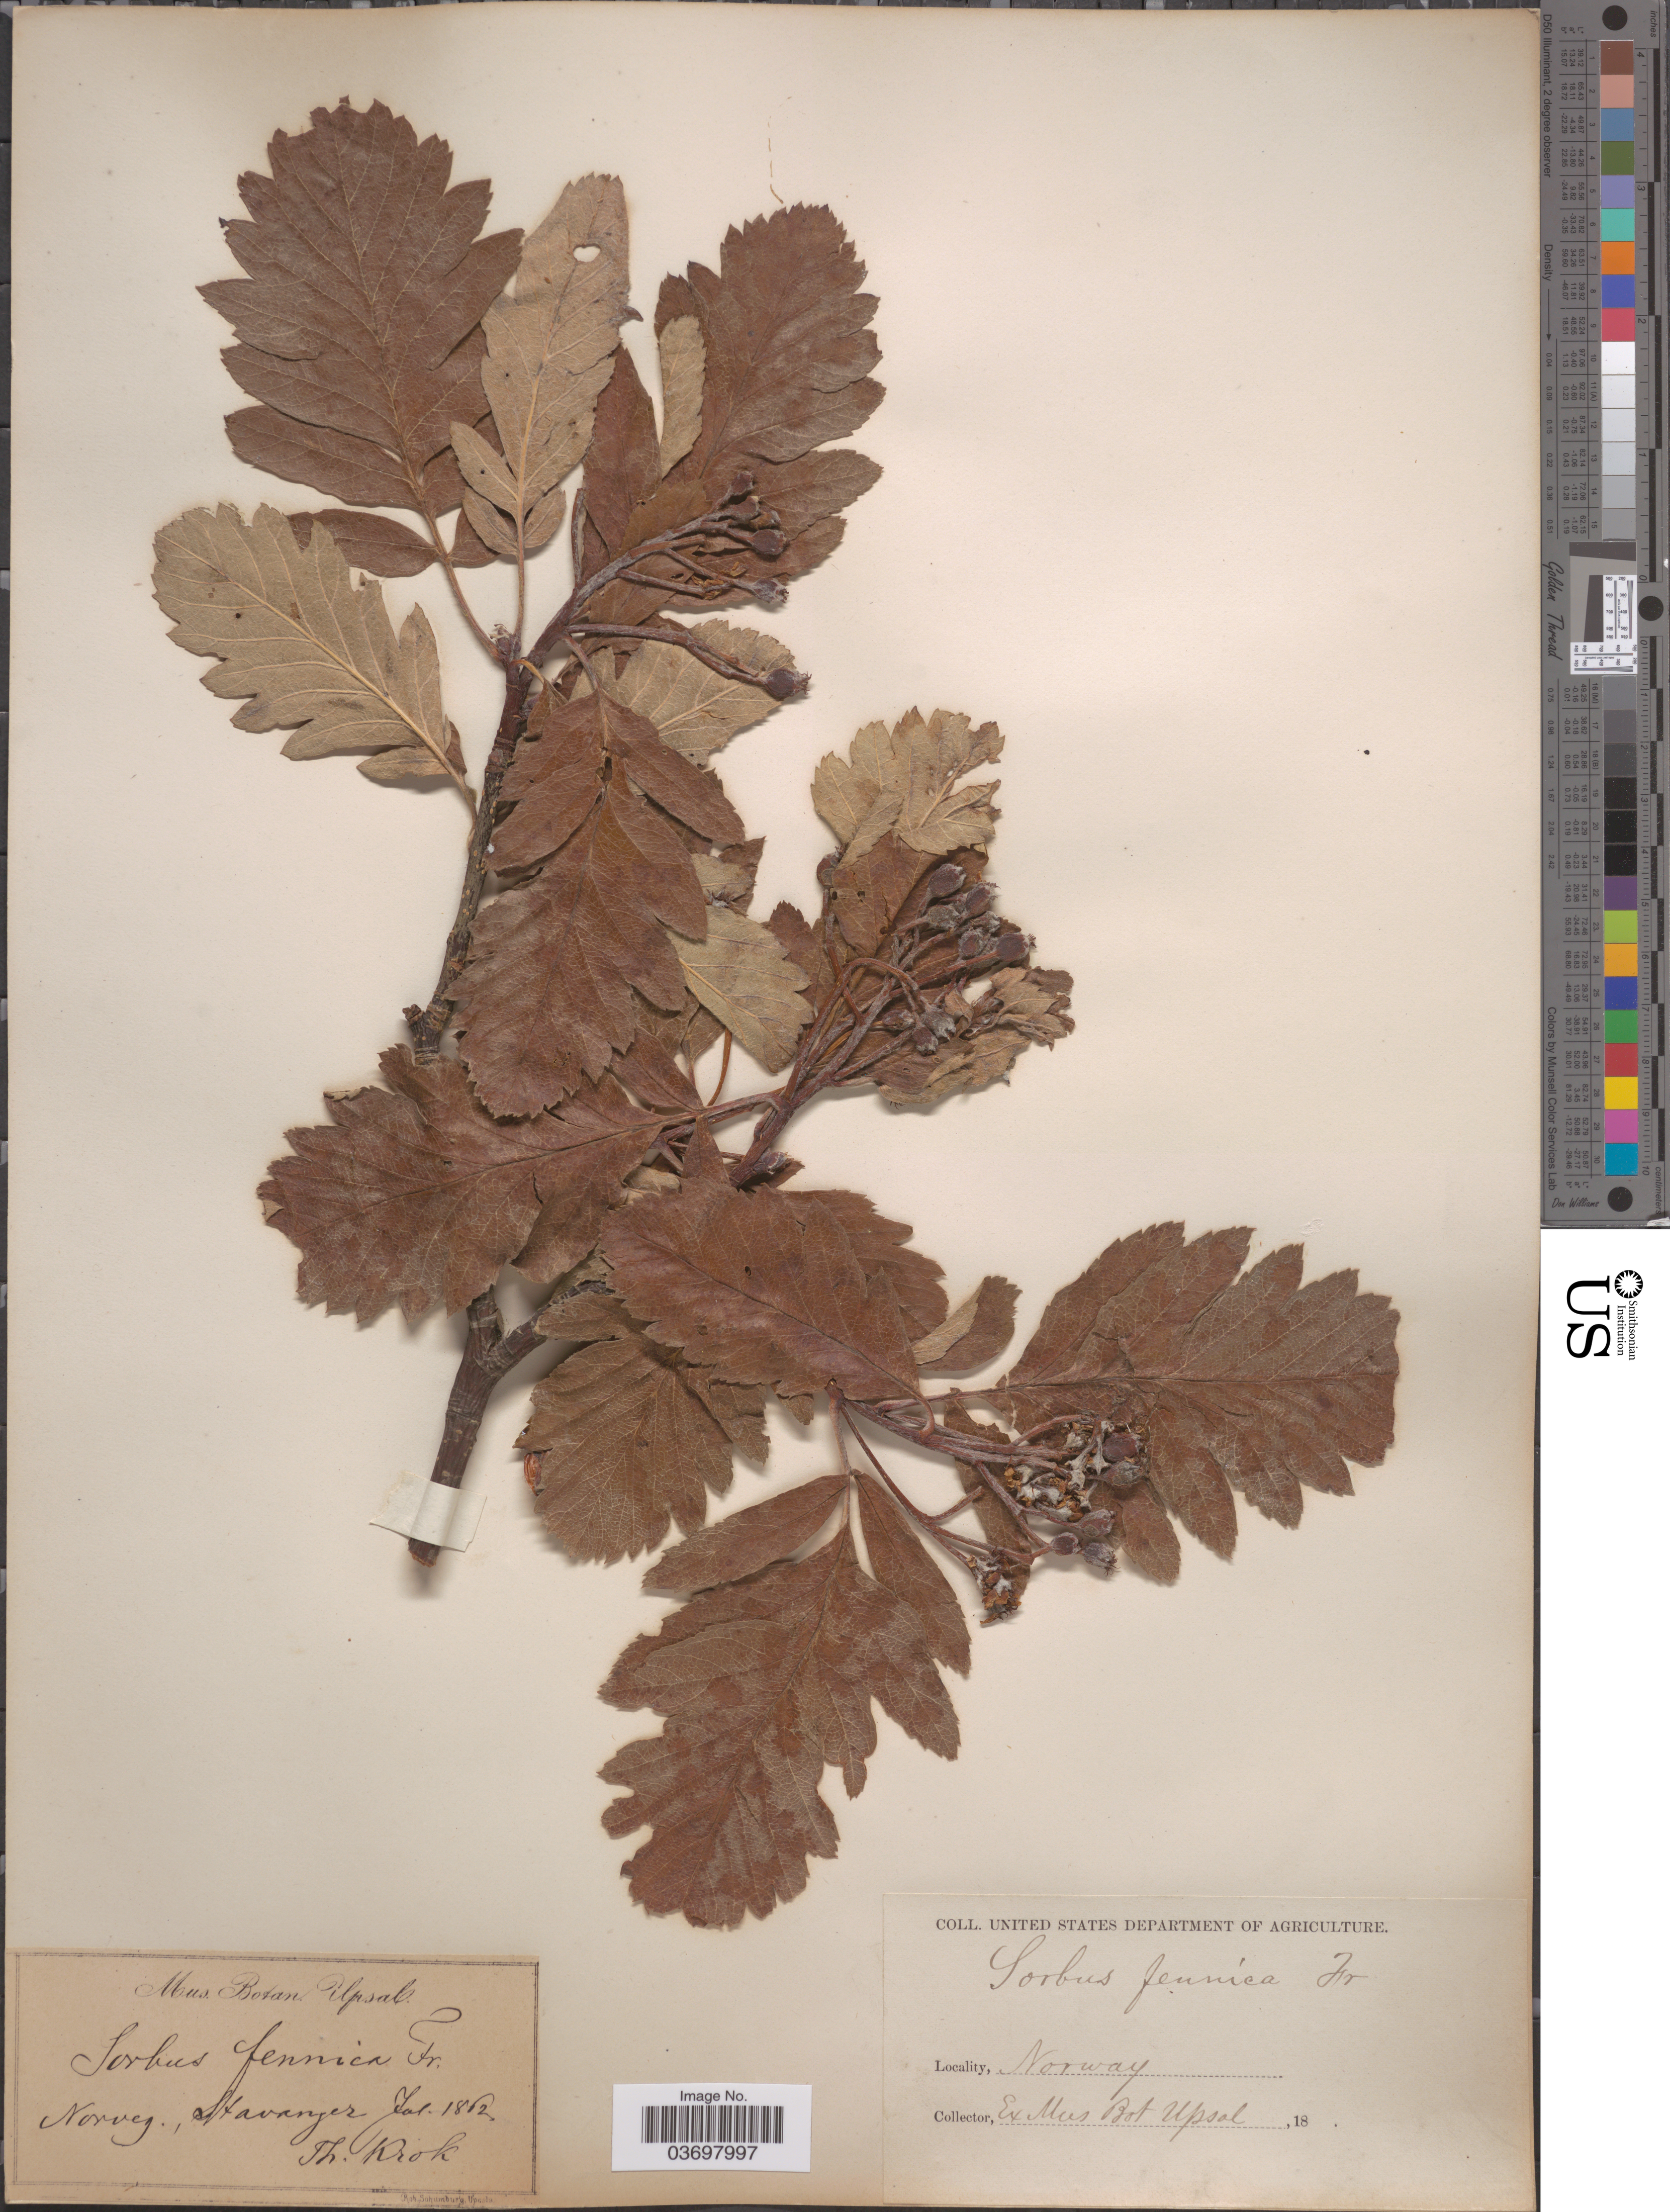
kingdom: Plantae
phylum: Tracheophyta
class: Magnoliopsida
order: Rosales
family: Rosaceae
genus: Sorbus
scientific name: Sorbus fennica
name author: (Kalm) Fr. a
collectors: T. Krok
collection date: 1862-07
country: Norway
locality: Norveg., Stavanger.